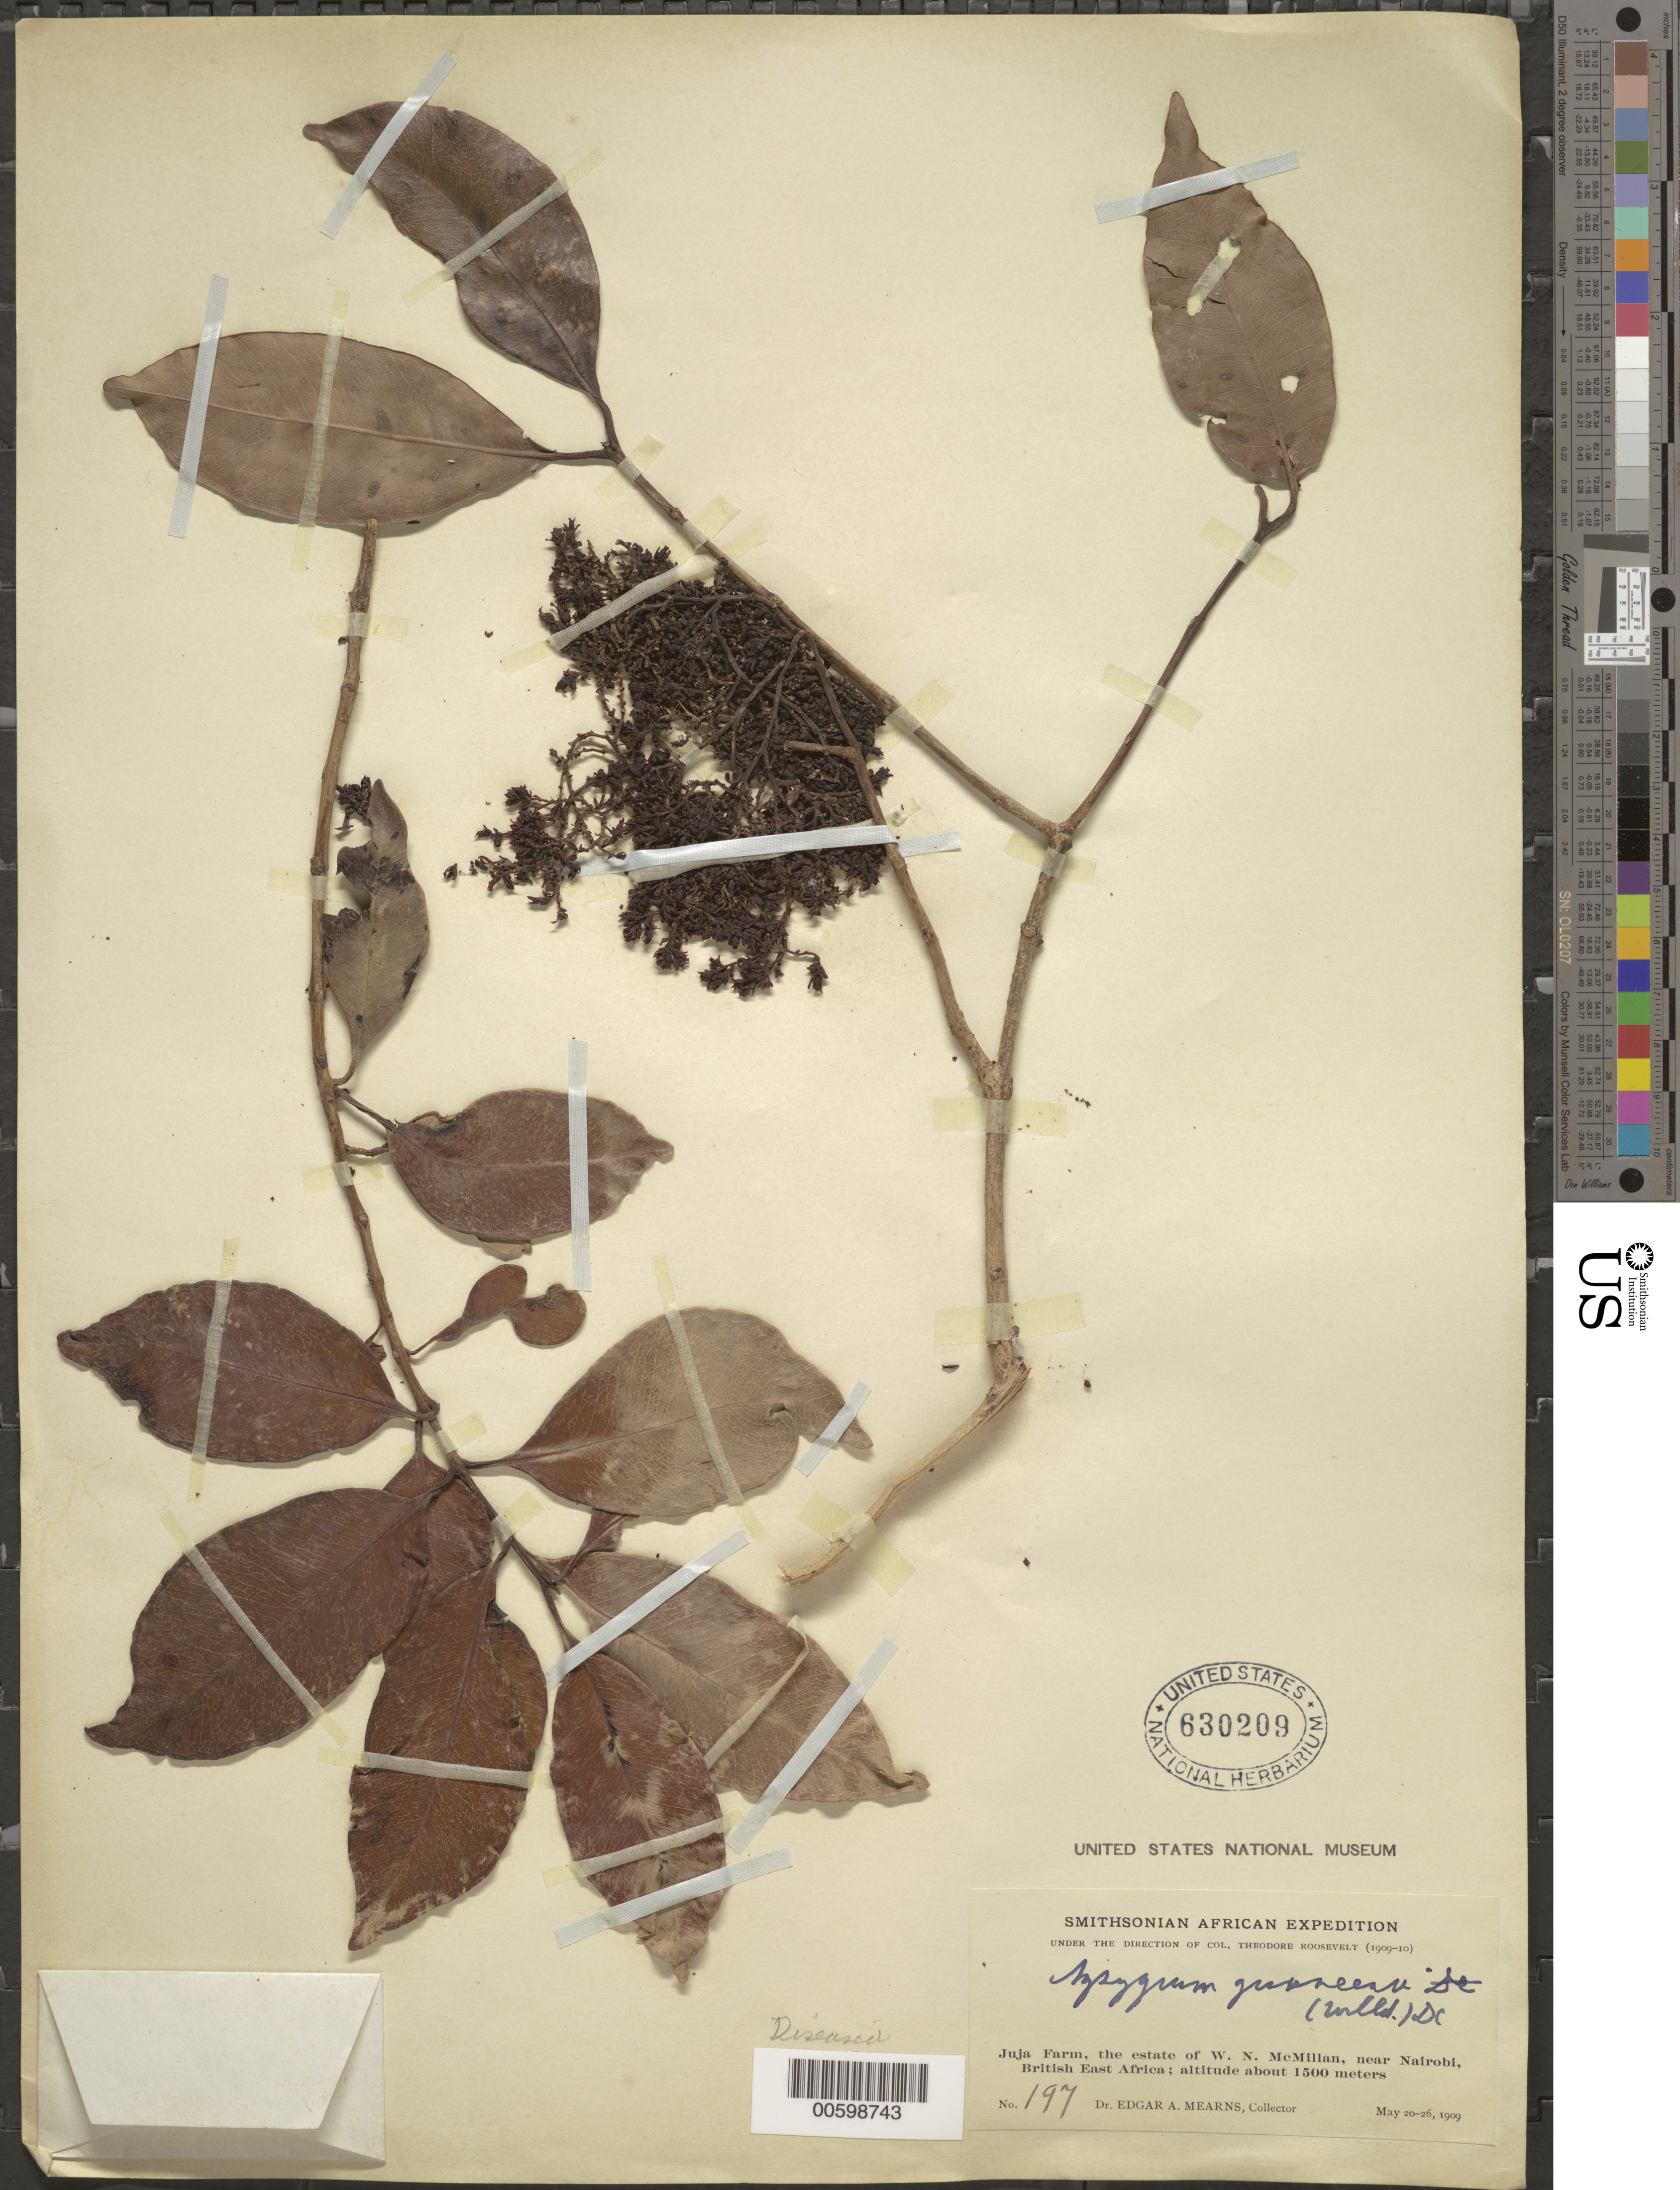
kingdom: Plantae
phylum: Tracheophyta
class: Magnoliopsida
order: Myrtales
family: Myrtaceae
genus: Syzygium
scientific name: Syzygium guineense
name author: (Willd.) DC.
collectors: E. A. Mearns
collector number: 197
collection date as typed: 20 May 1909 to 26 May 1909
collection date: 1909-05-20/1909-05-26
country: Kenya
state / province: Nairobi Area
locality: Juja Farm, the estate of W.N. McMillan, near Nairobi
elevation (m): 1500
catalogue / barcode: US 630209